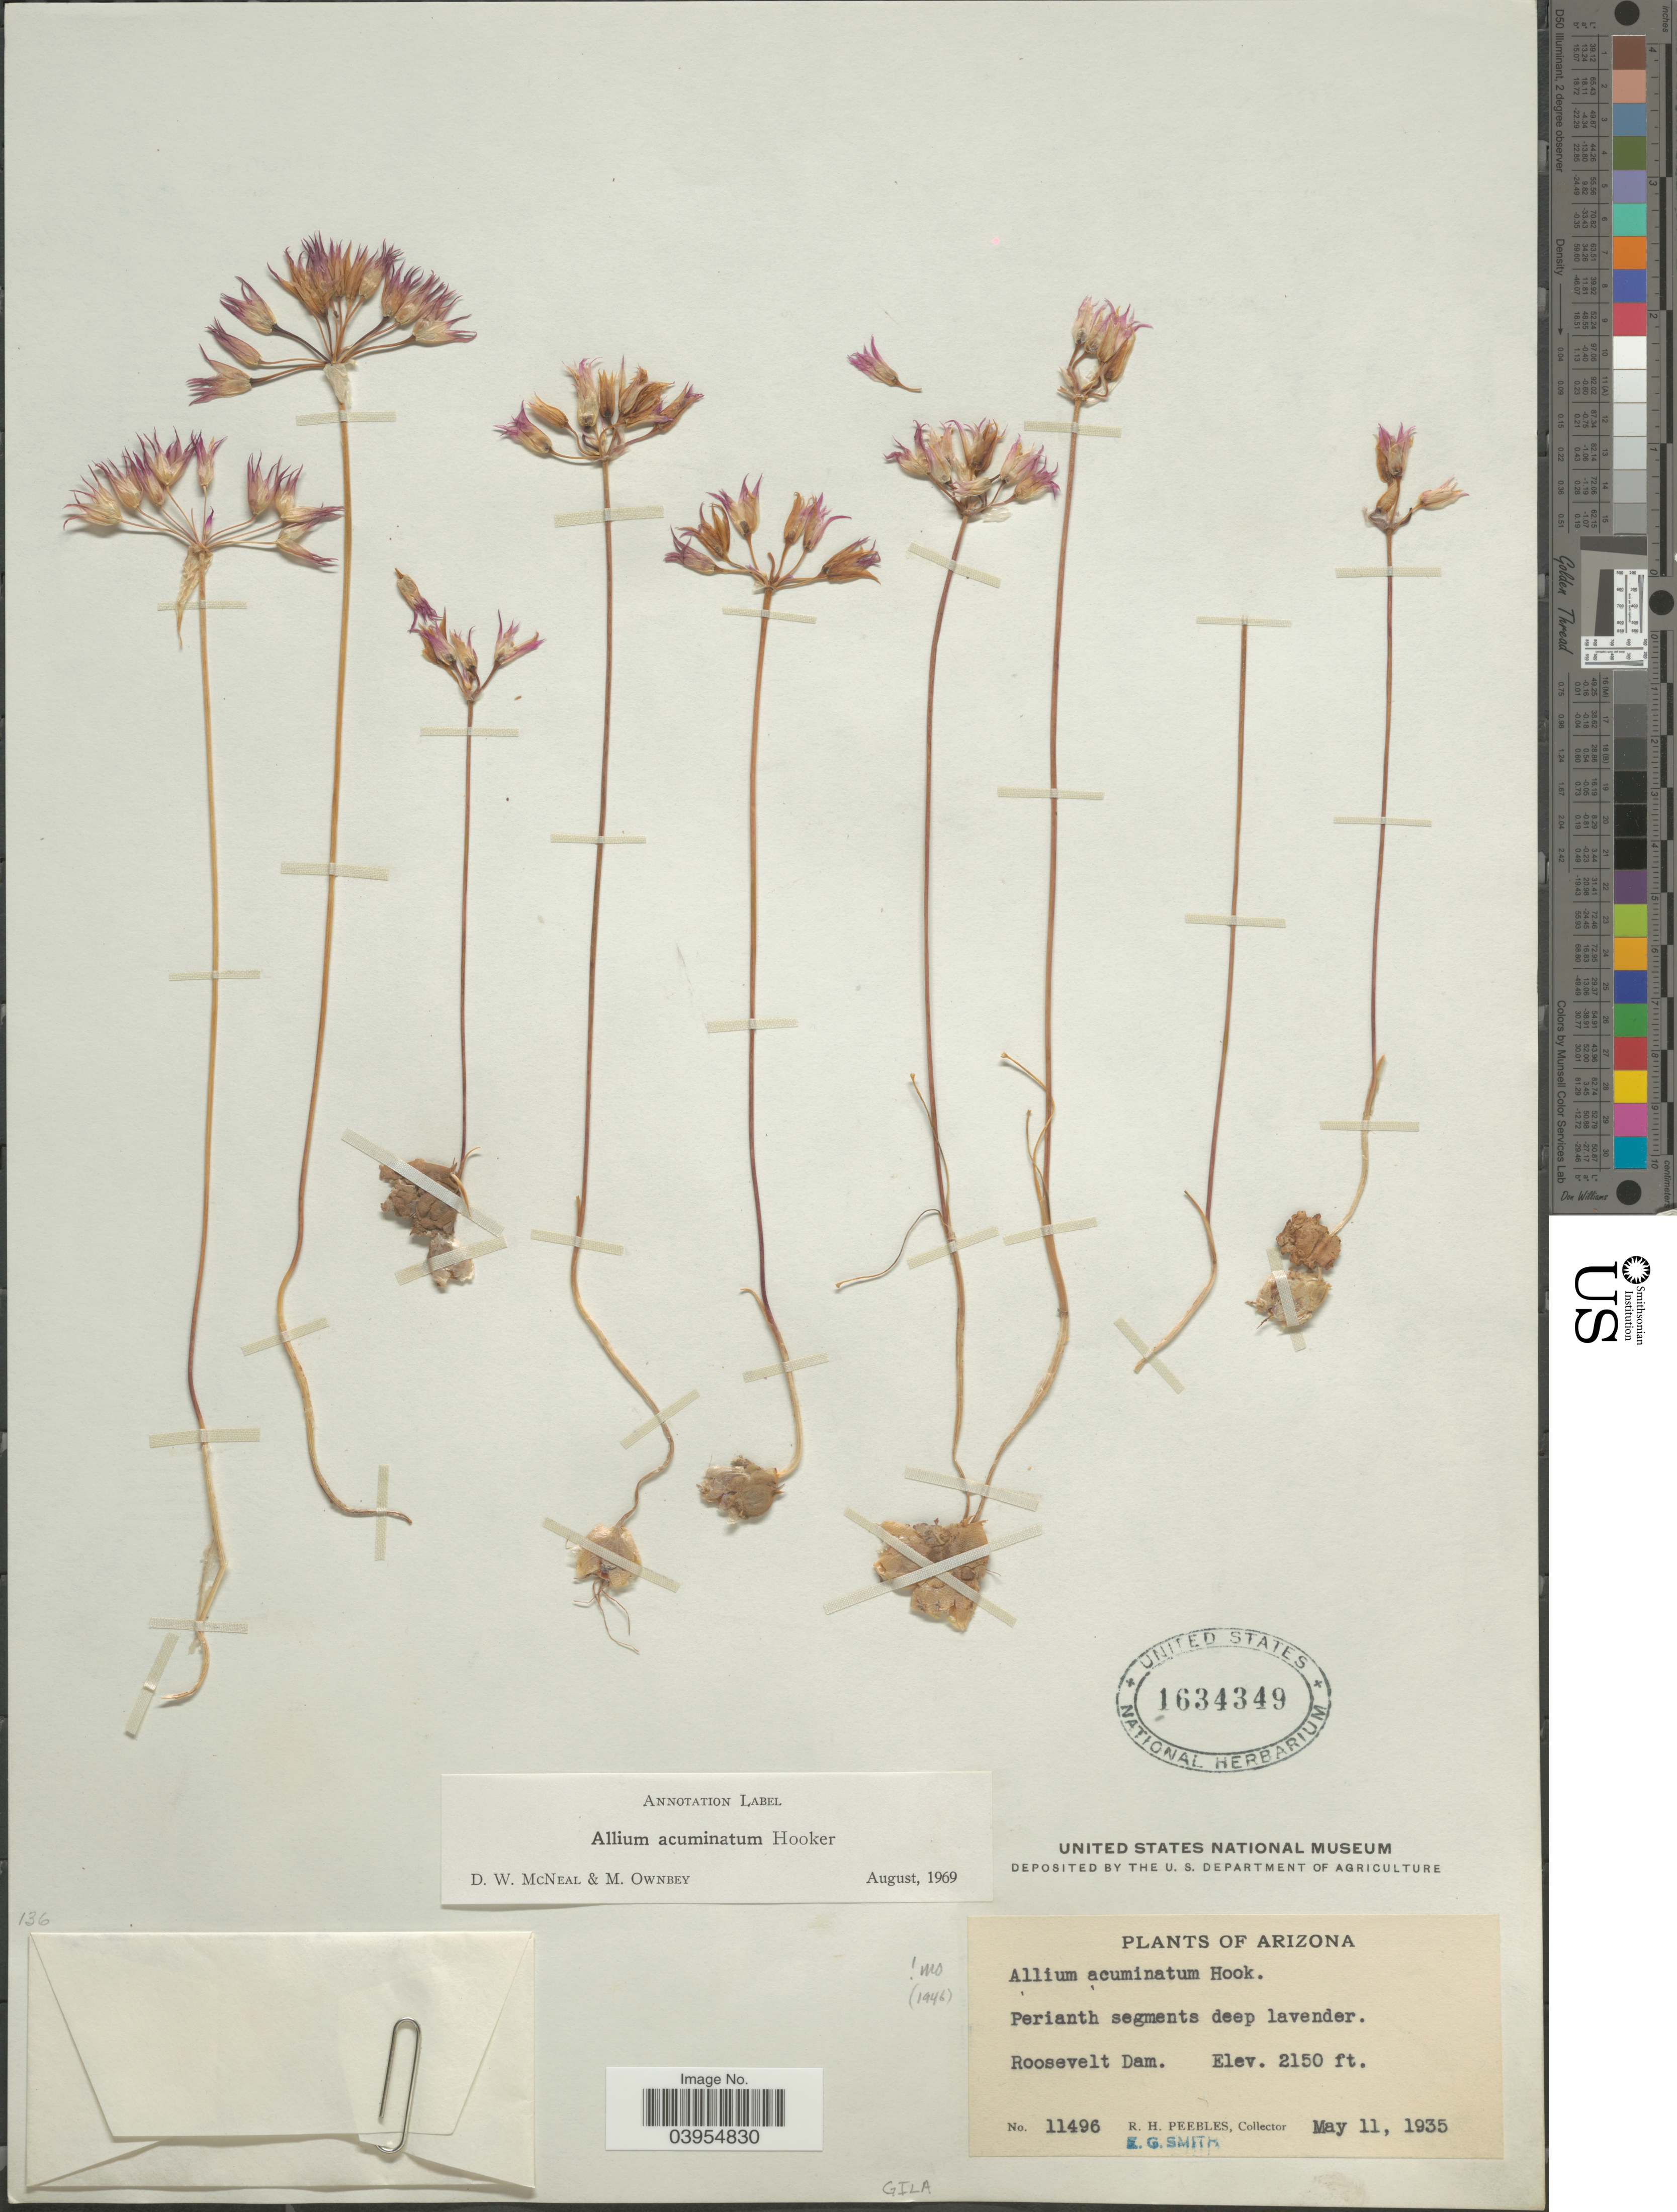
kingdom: Plantae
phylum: Tracheophyta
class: Liliopsida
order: Asparagales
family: Amaryllidaceae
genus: Allium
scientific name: Allium acuminatum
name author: Hook.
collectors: R. H. Peebles & E. G. Smith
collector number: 11496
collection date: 1935-05-11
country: United States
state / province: Arizona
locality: Roosevelt Dam. Gila.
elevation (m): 655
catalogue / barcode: US 1634349